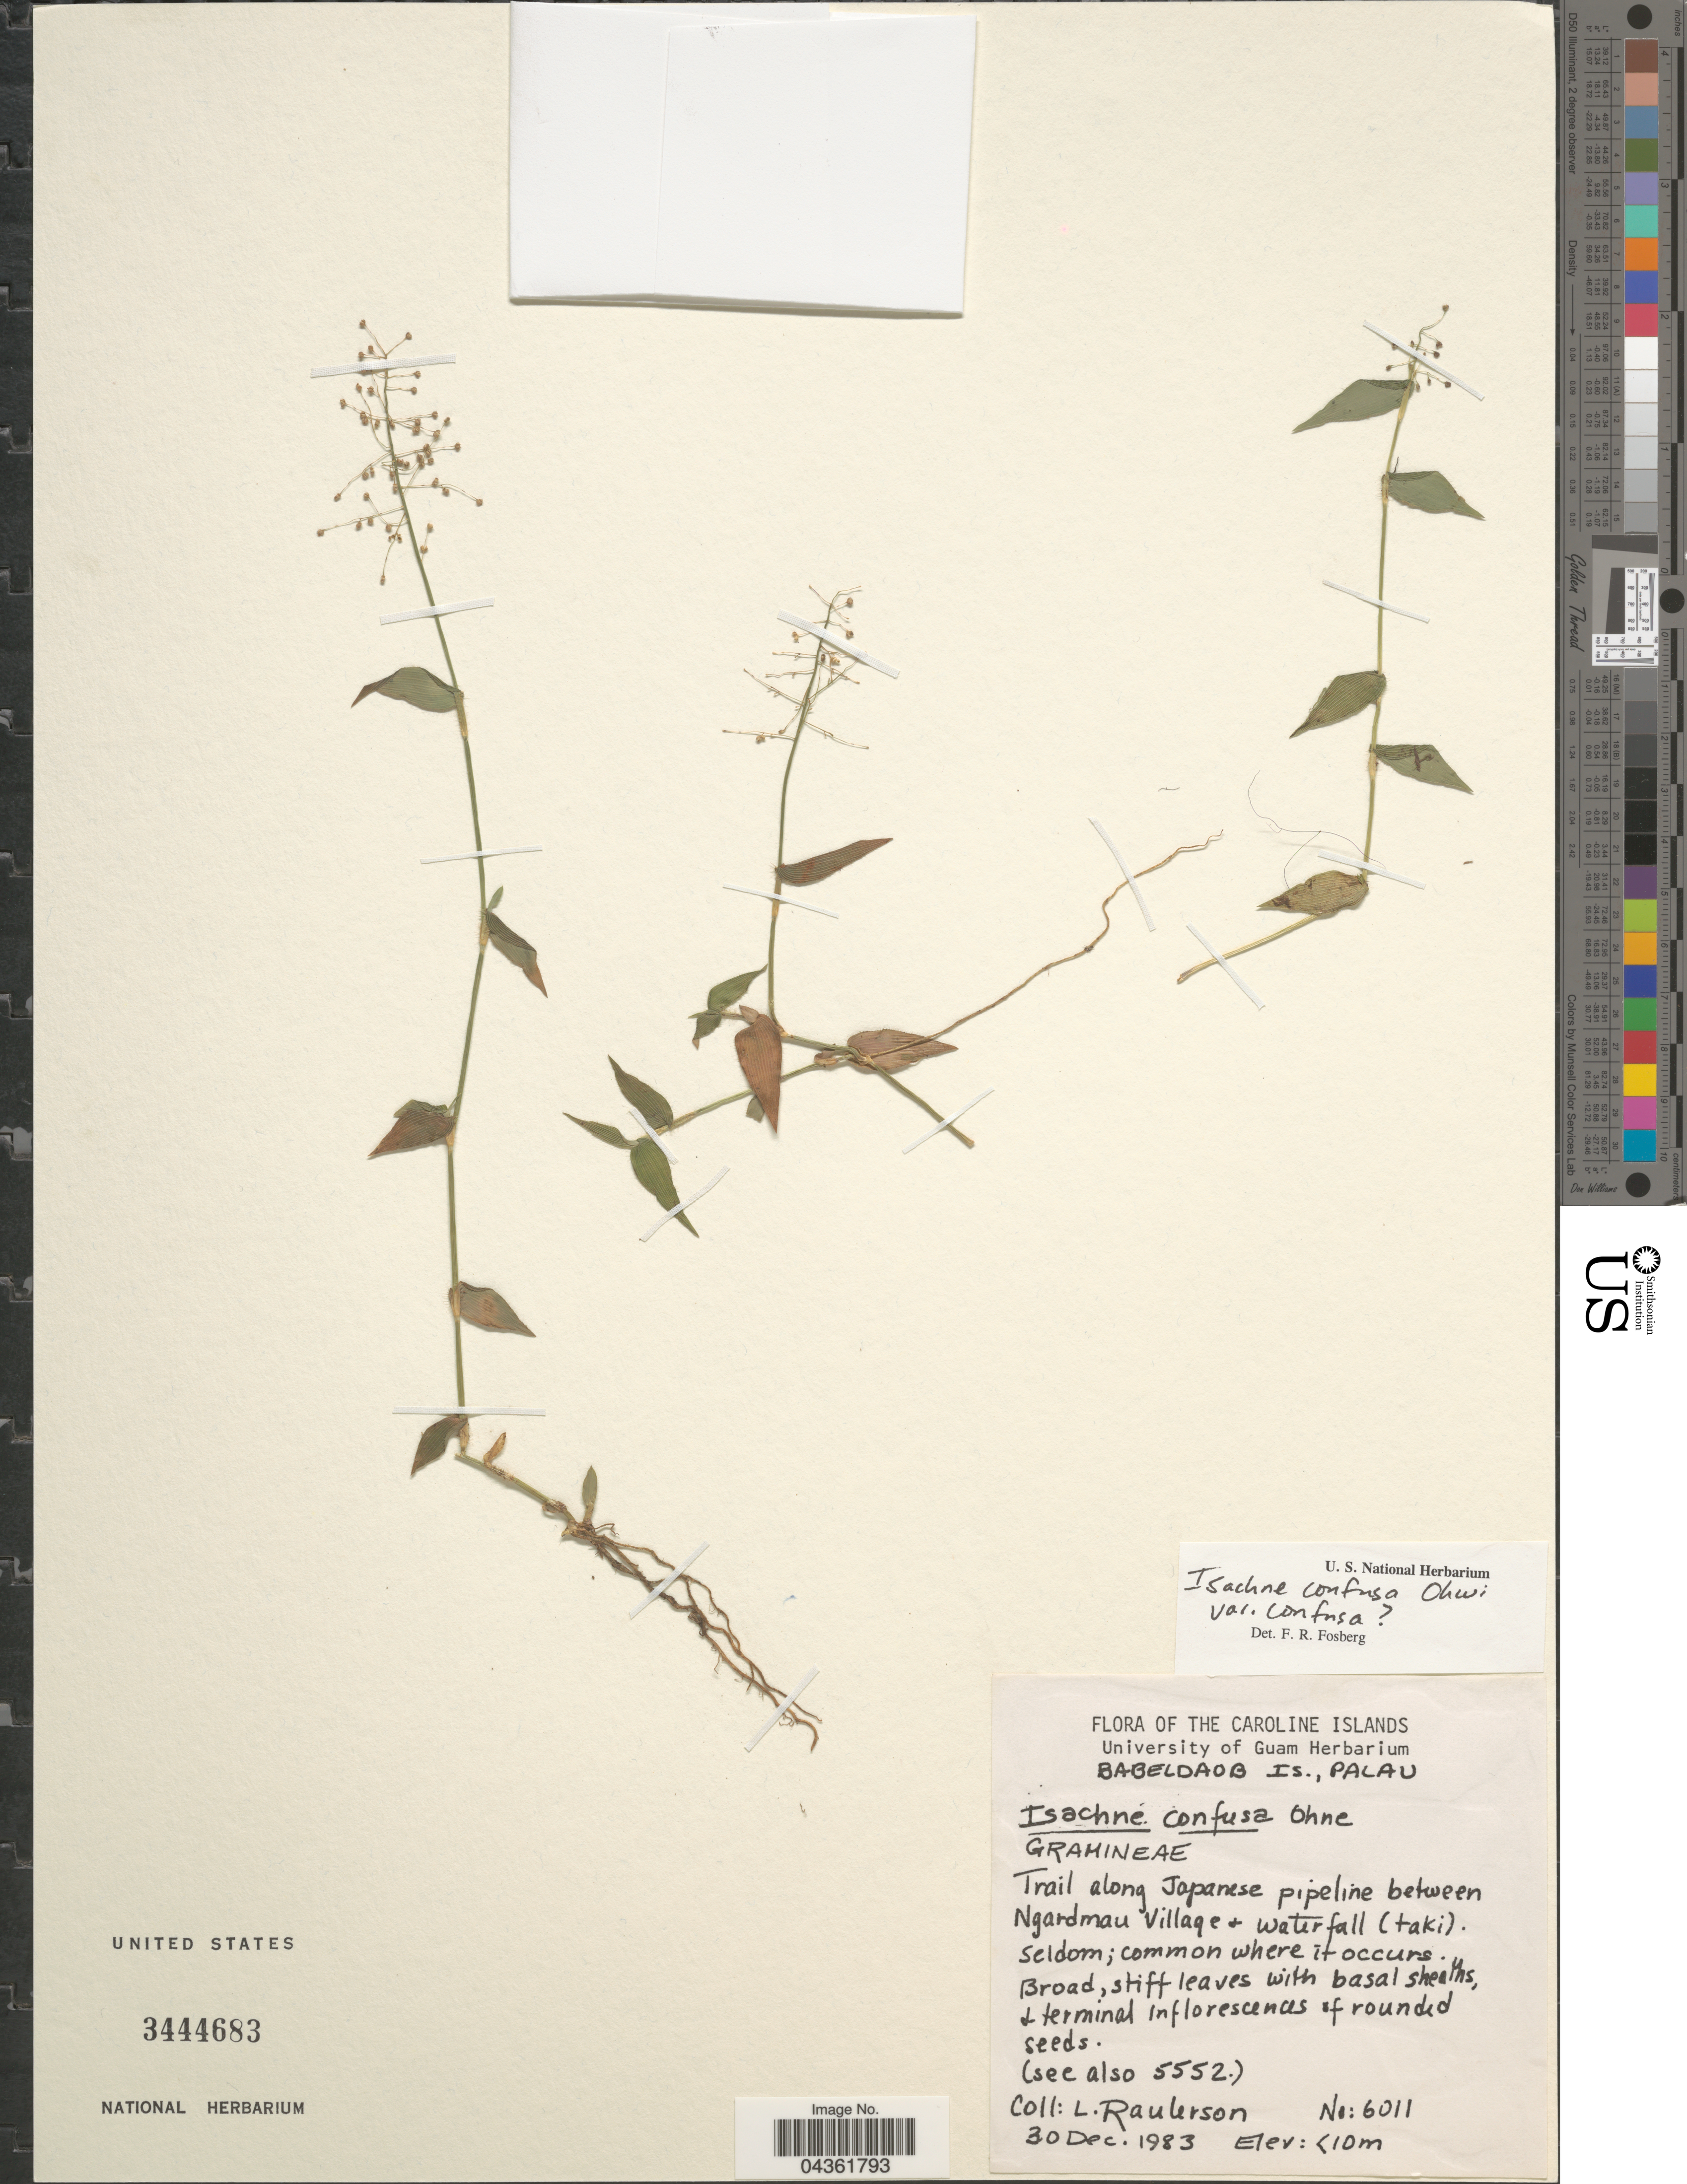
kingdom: Plantae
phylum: Tracheophyta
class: Liliopsida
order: Poales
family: Poaceae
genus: Isachne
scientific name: Isachne confusa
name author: Ohwi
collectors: L. Raulerson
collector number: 6011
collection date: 1983-12-30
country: Palau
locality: The Caroline Islands. Babeldaob Is., Palau. Trail along Japanese pipeline between Ngardmau Village + waterfall (taki).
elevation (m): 10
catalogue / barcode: US 3444683